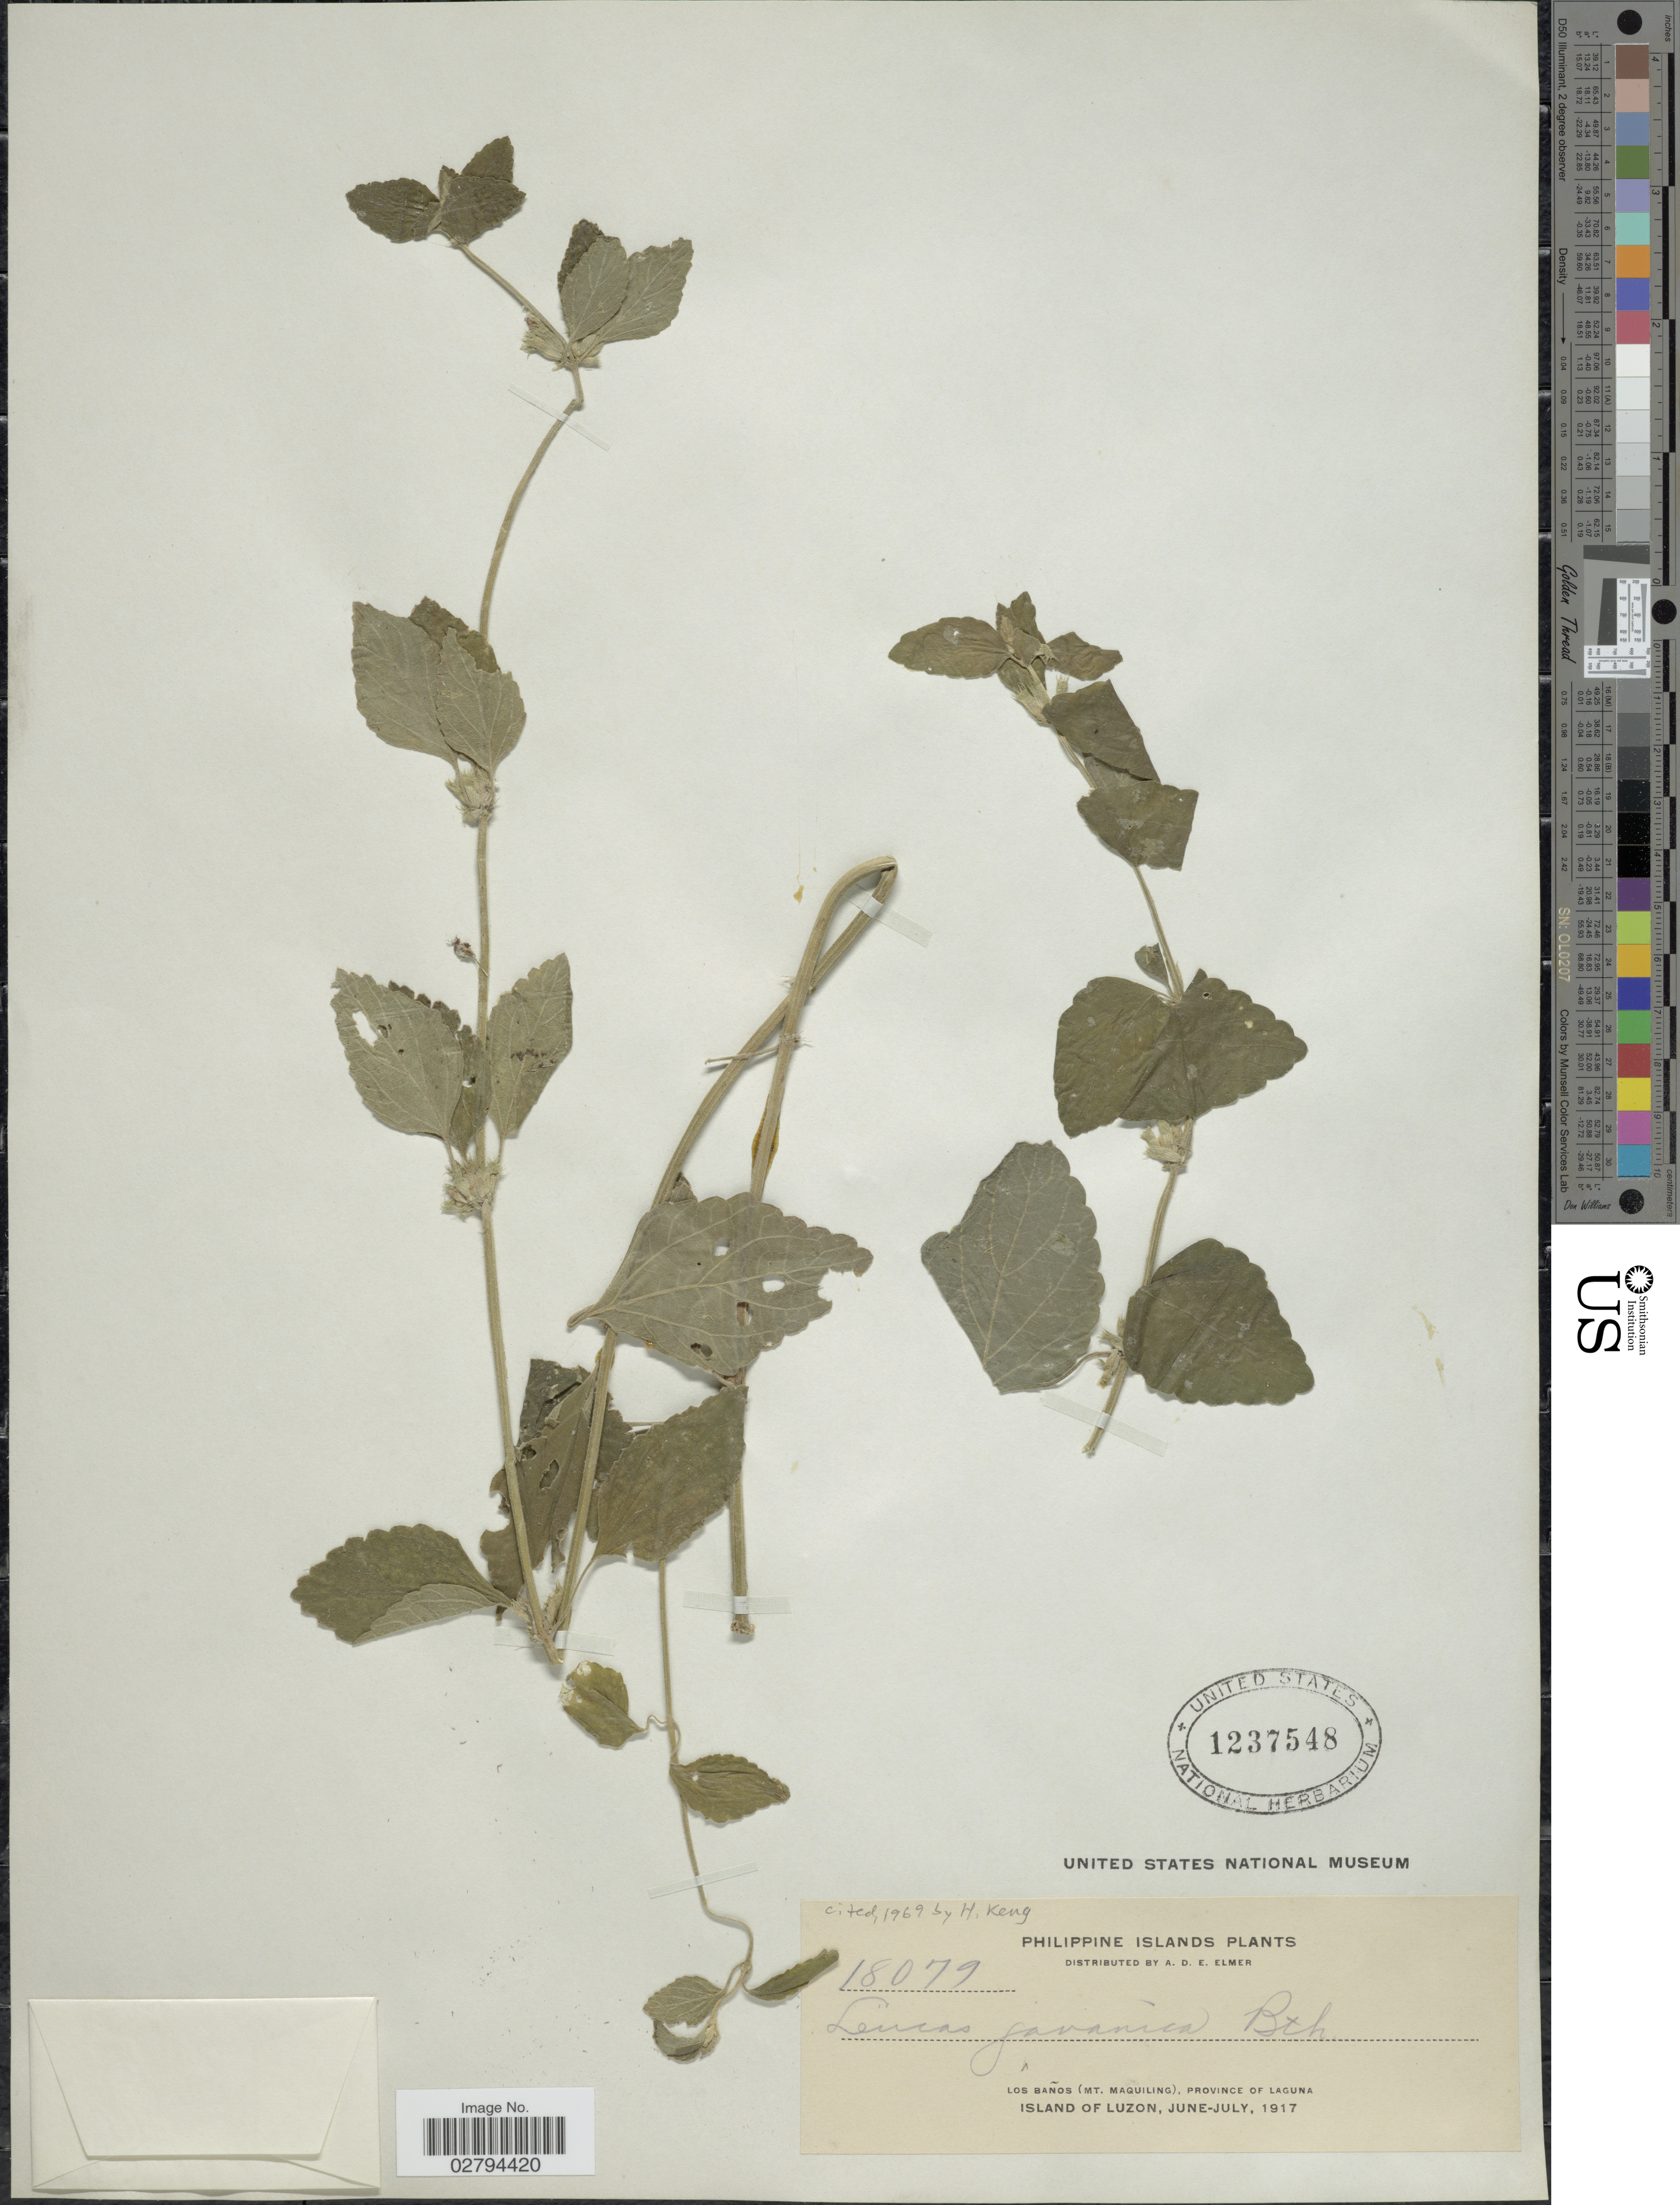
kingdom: Plantae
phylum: Tracheophyta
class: Magnoliopsida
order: Lamiales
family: Lamiaceae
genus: Leucas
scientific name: Leucas javanica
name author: Benth.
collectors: A. D. E. Elmer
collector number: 18079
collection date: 1917-06/1917-07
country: Philippines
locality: Philippine Islands. Los Baños (Mt. Maquiling), Province of Laguna. Island of Luzon.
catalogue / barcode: US 1237548